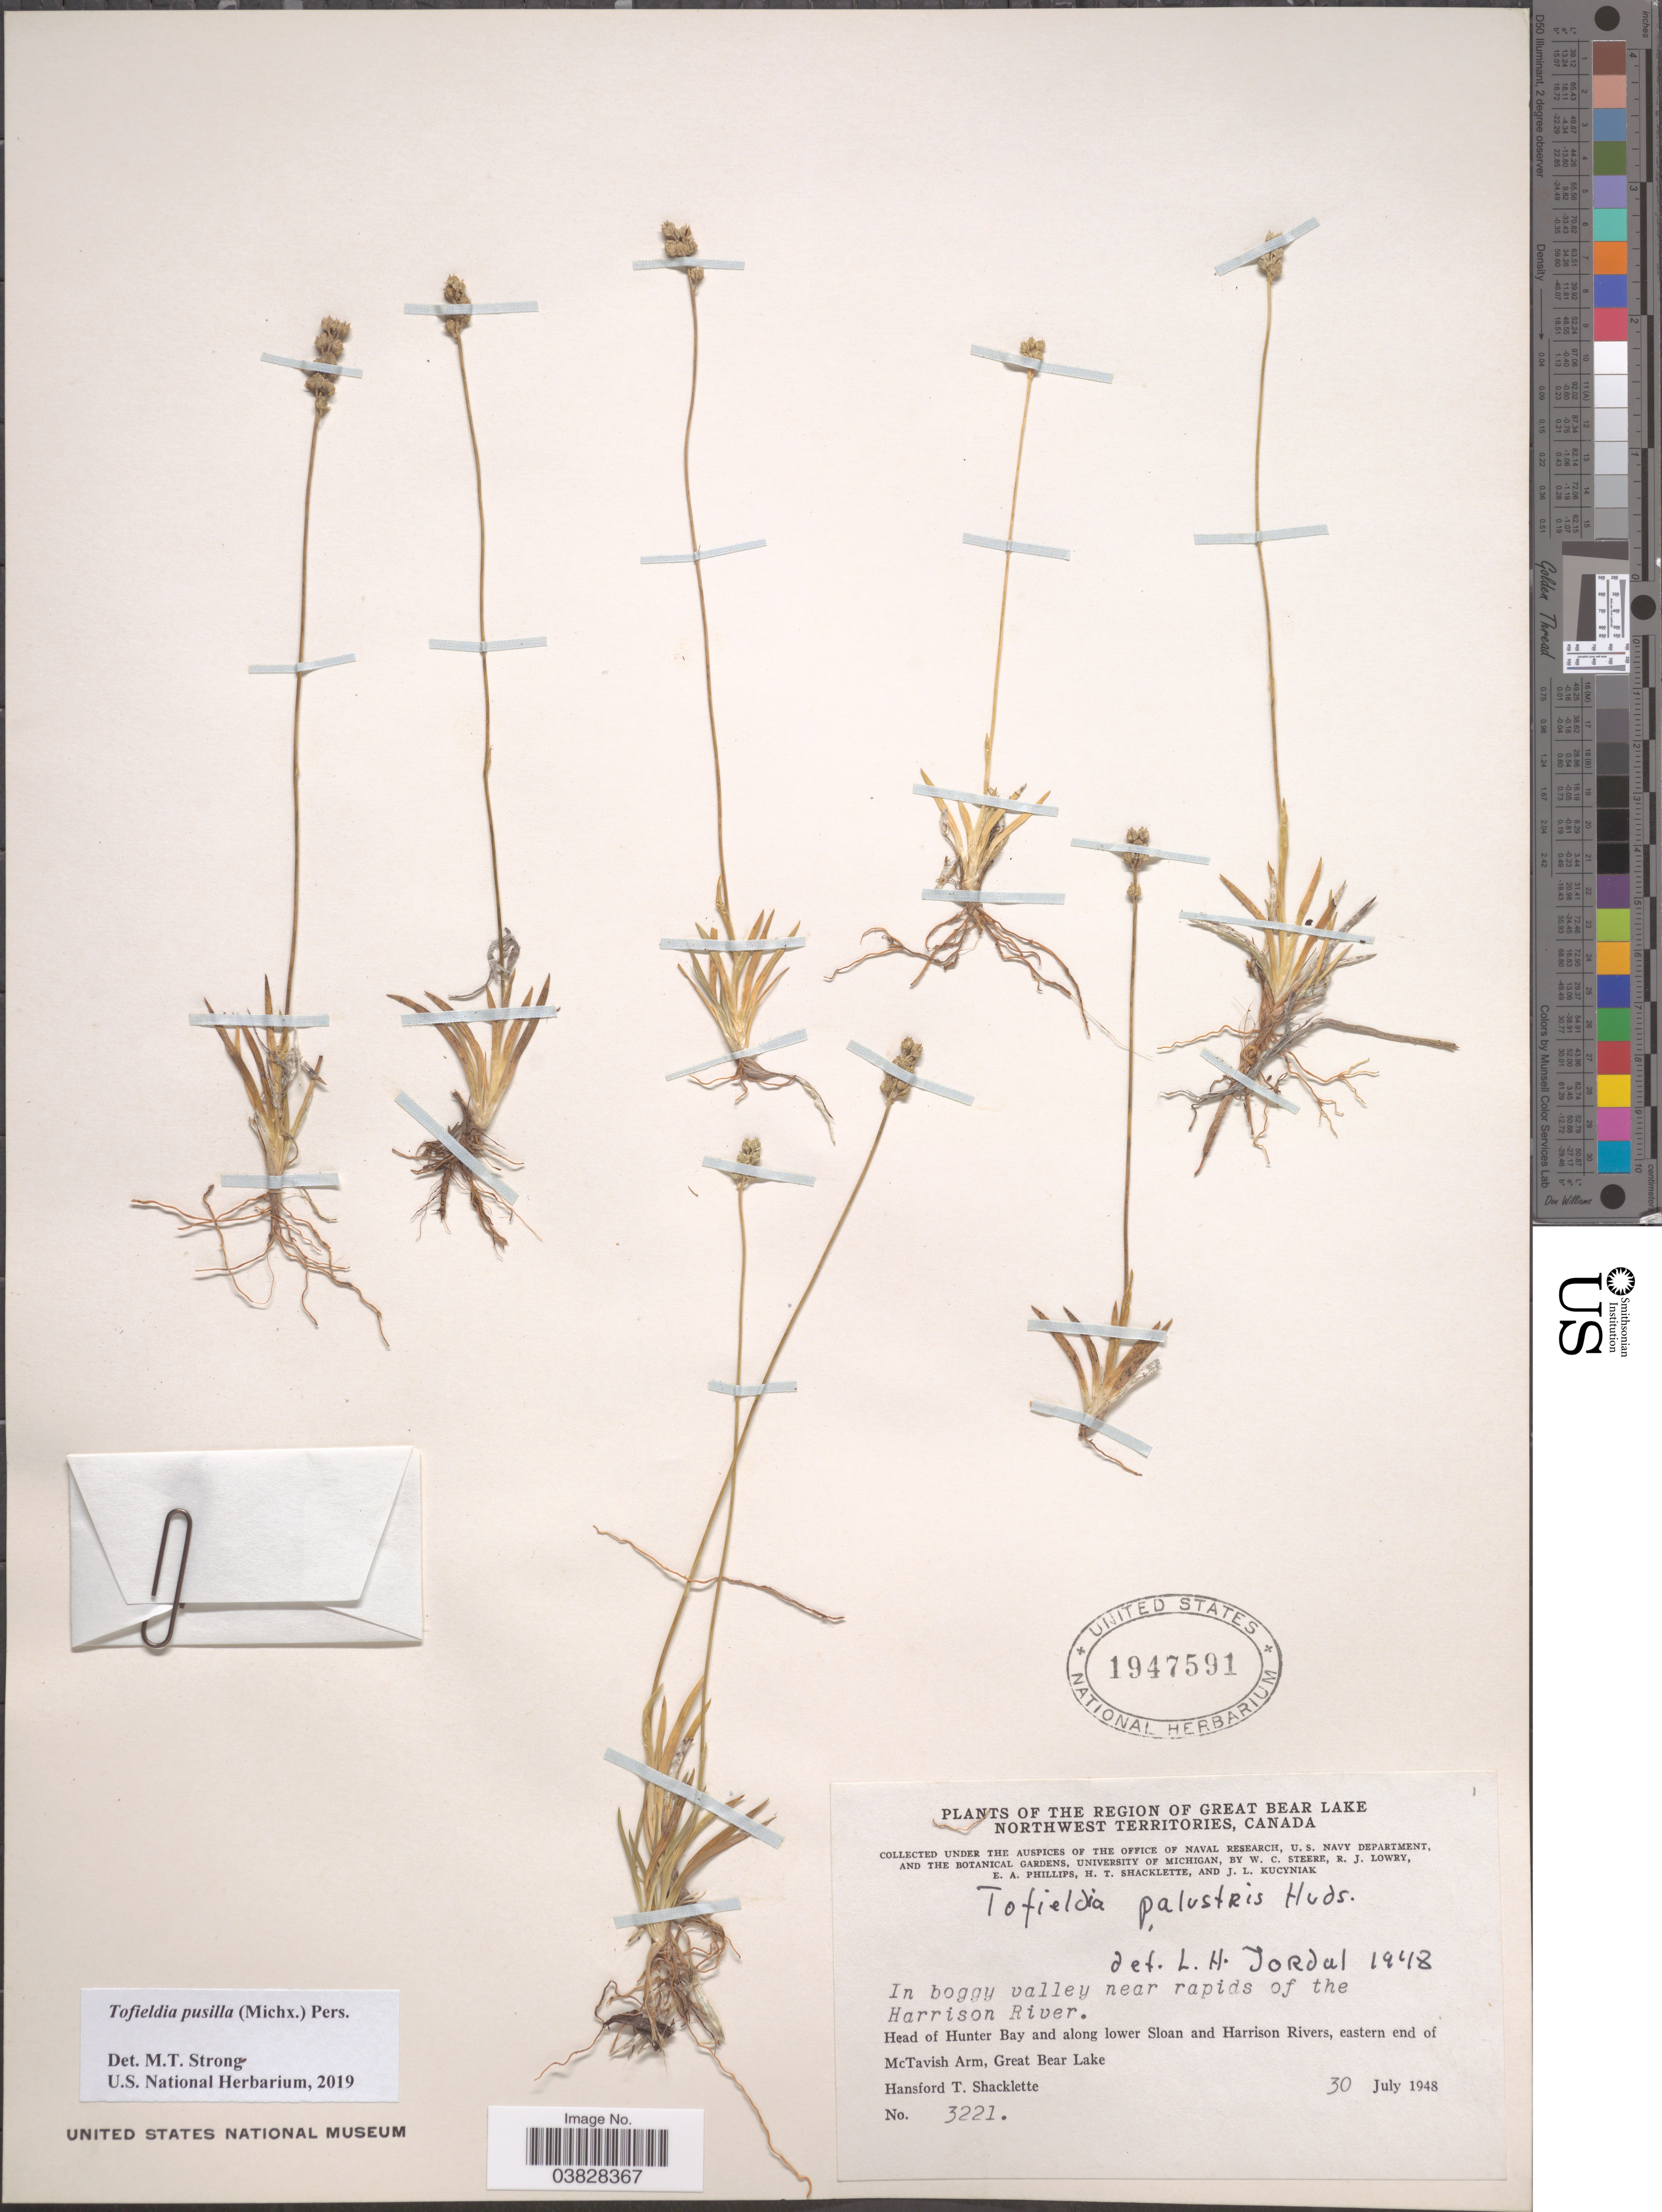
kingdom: Plantae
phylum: Tracheophyta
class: Liliopsida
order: Alismatales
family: Tofieldiaceae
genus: Tofieldia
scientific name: Tofieldia pusilla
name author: (Michx.) Pers.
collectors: H. Shacklette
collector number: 3221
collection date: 1948-07-30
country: Canada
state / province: Northwest Territories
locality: The Region of Great Bear Lake. In boggy valley near rapids of the Harrison River. Head of Hunter Bay and along lower Sloan and Harrison Rivers, eastern end of McTavish Arm, Great Bear Lake.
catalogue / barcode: US 1947591